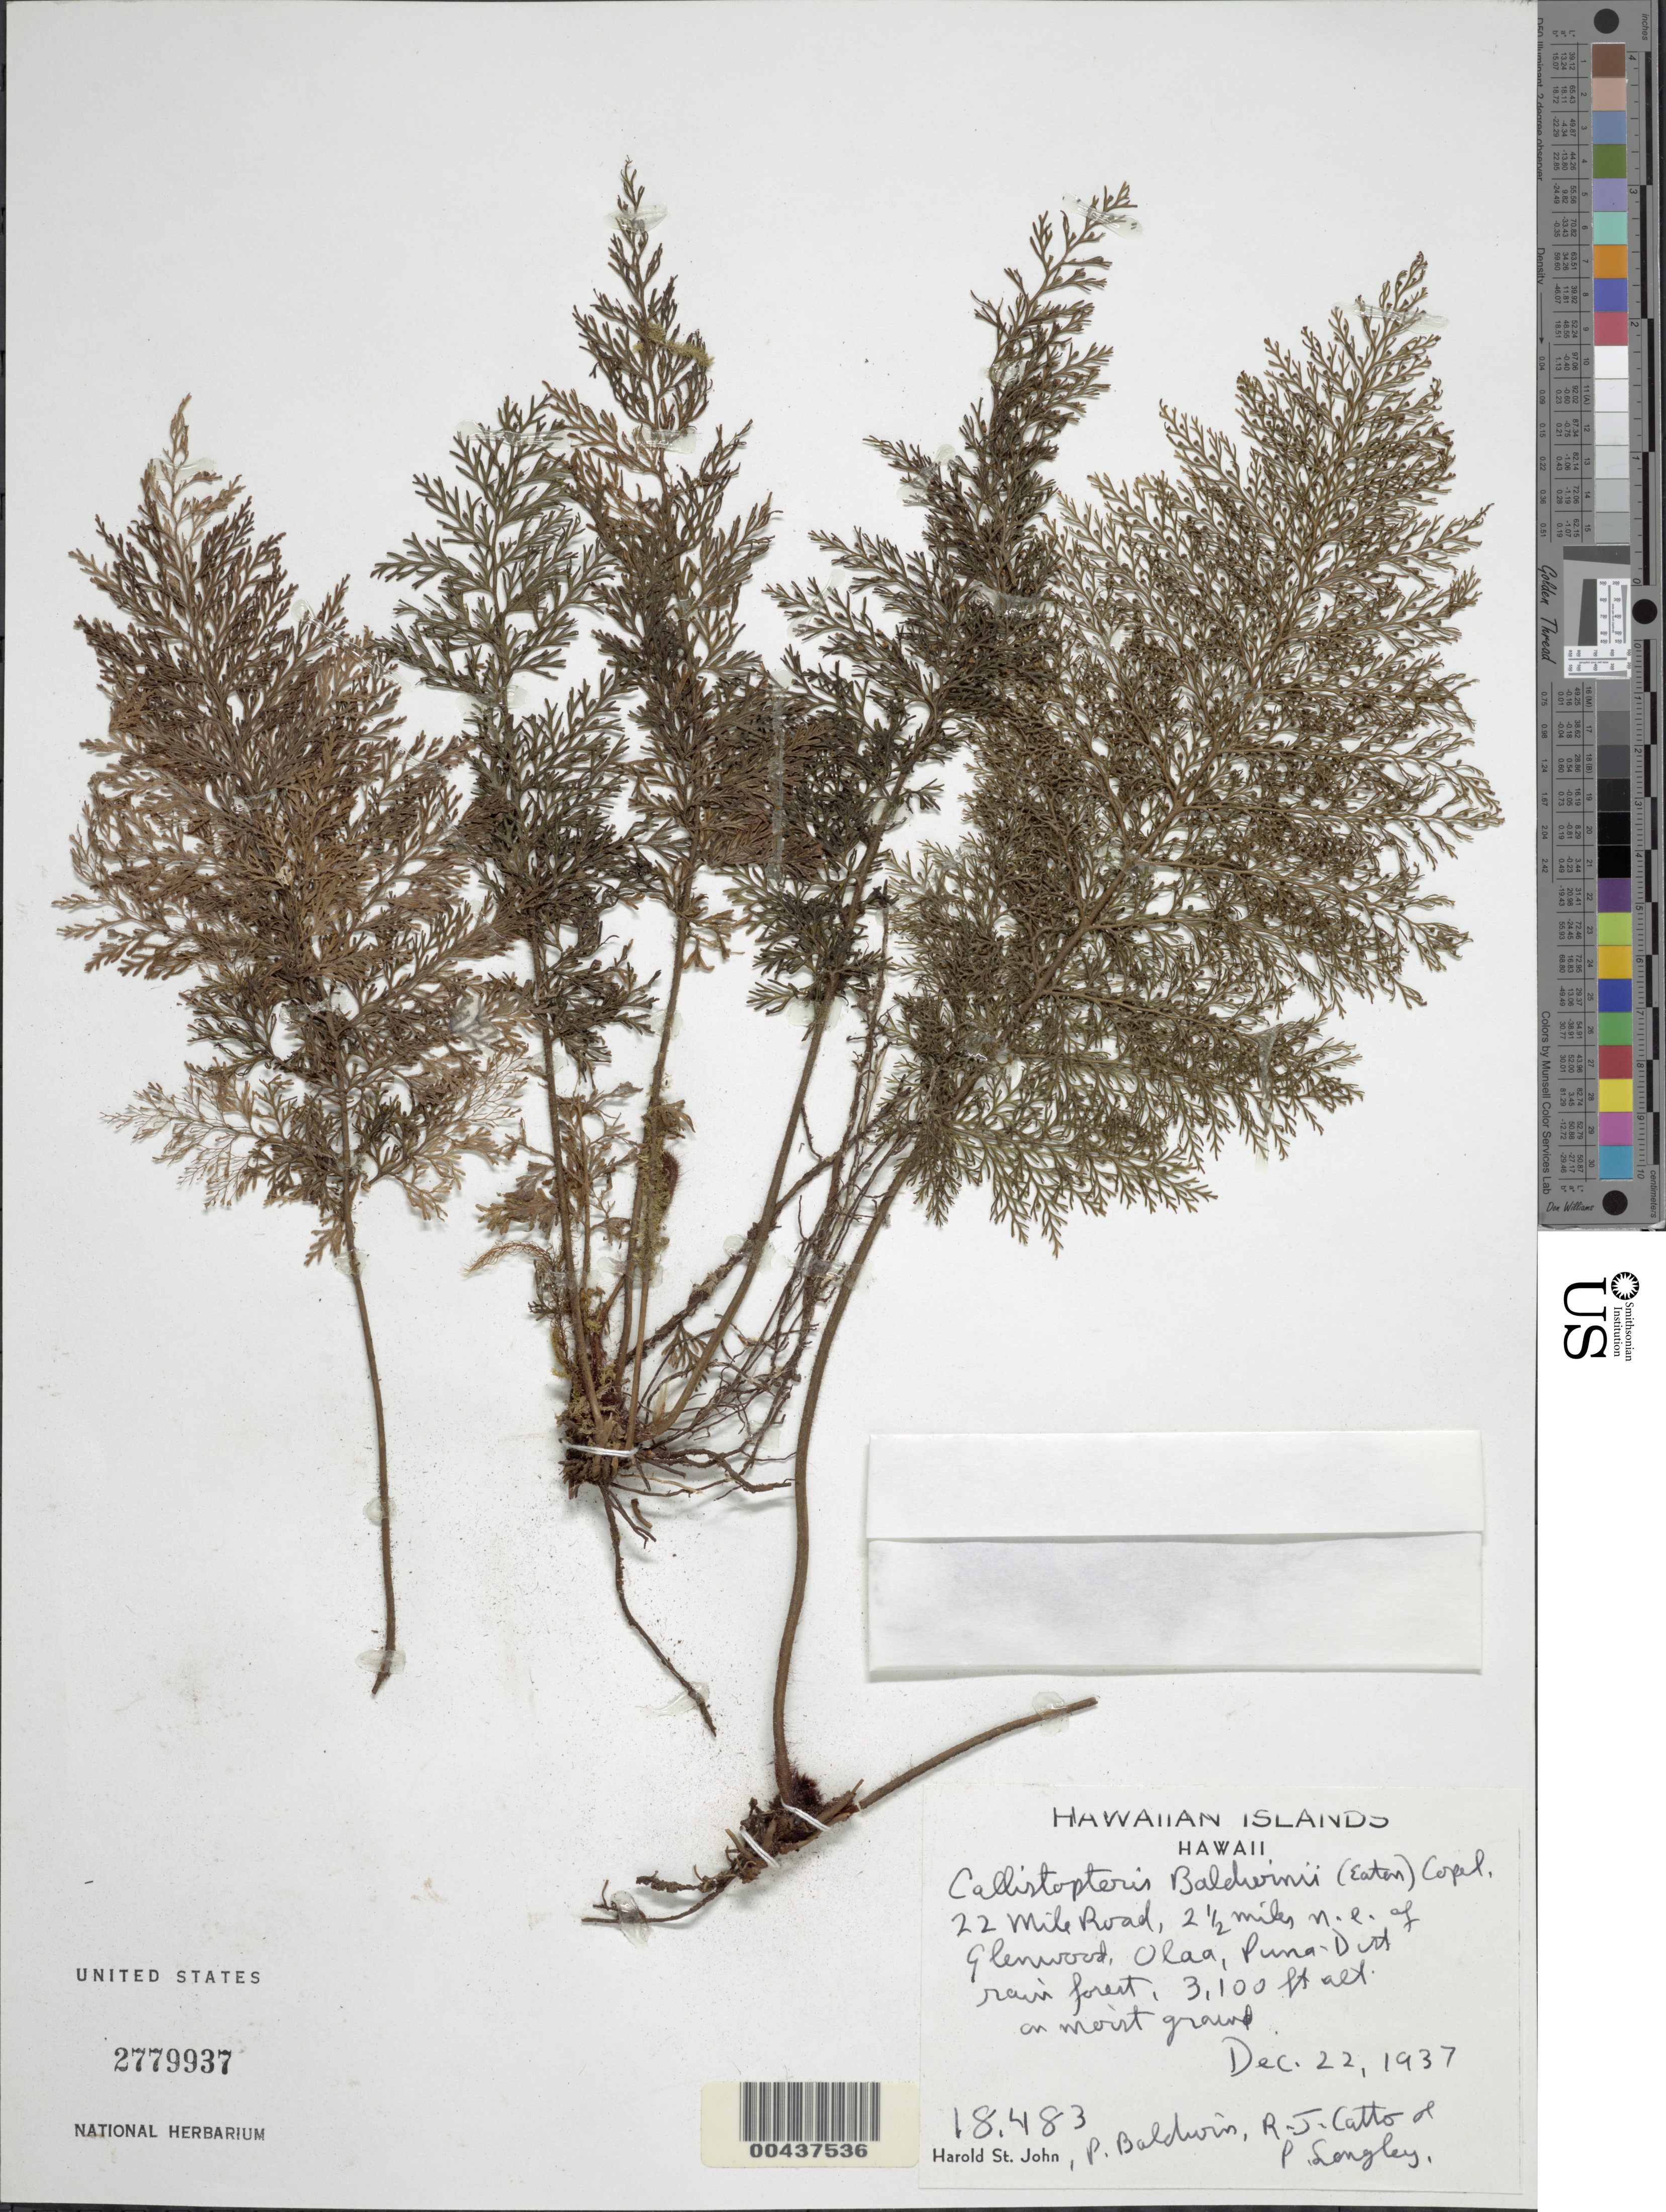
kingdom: Plantae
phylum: Tracheophyta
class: Polypodiopsida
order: Hymenophyllales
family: Hymenophyllaceae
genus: Callistopteris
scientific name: Callistopteris baueriana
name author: Copel.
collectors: H. St. John, P. Baldwin, R. Catto & P. Langley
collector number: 18483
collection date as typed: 22 Dec 1937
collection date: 1937-12-22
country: United States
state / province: Hawaii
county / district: Hawaii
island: Hawaii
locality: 22 Mile Road, 2.5 mi NE of Glenwood, Olaa, Puna Dist.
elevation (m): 945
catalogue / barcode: US 2779937